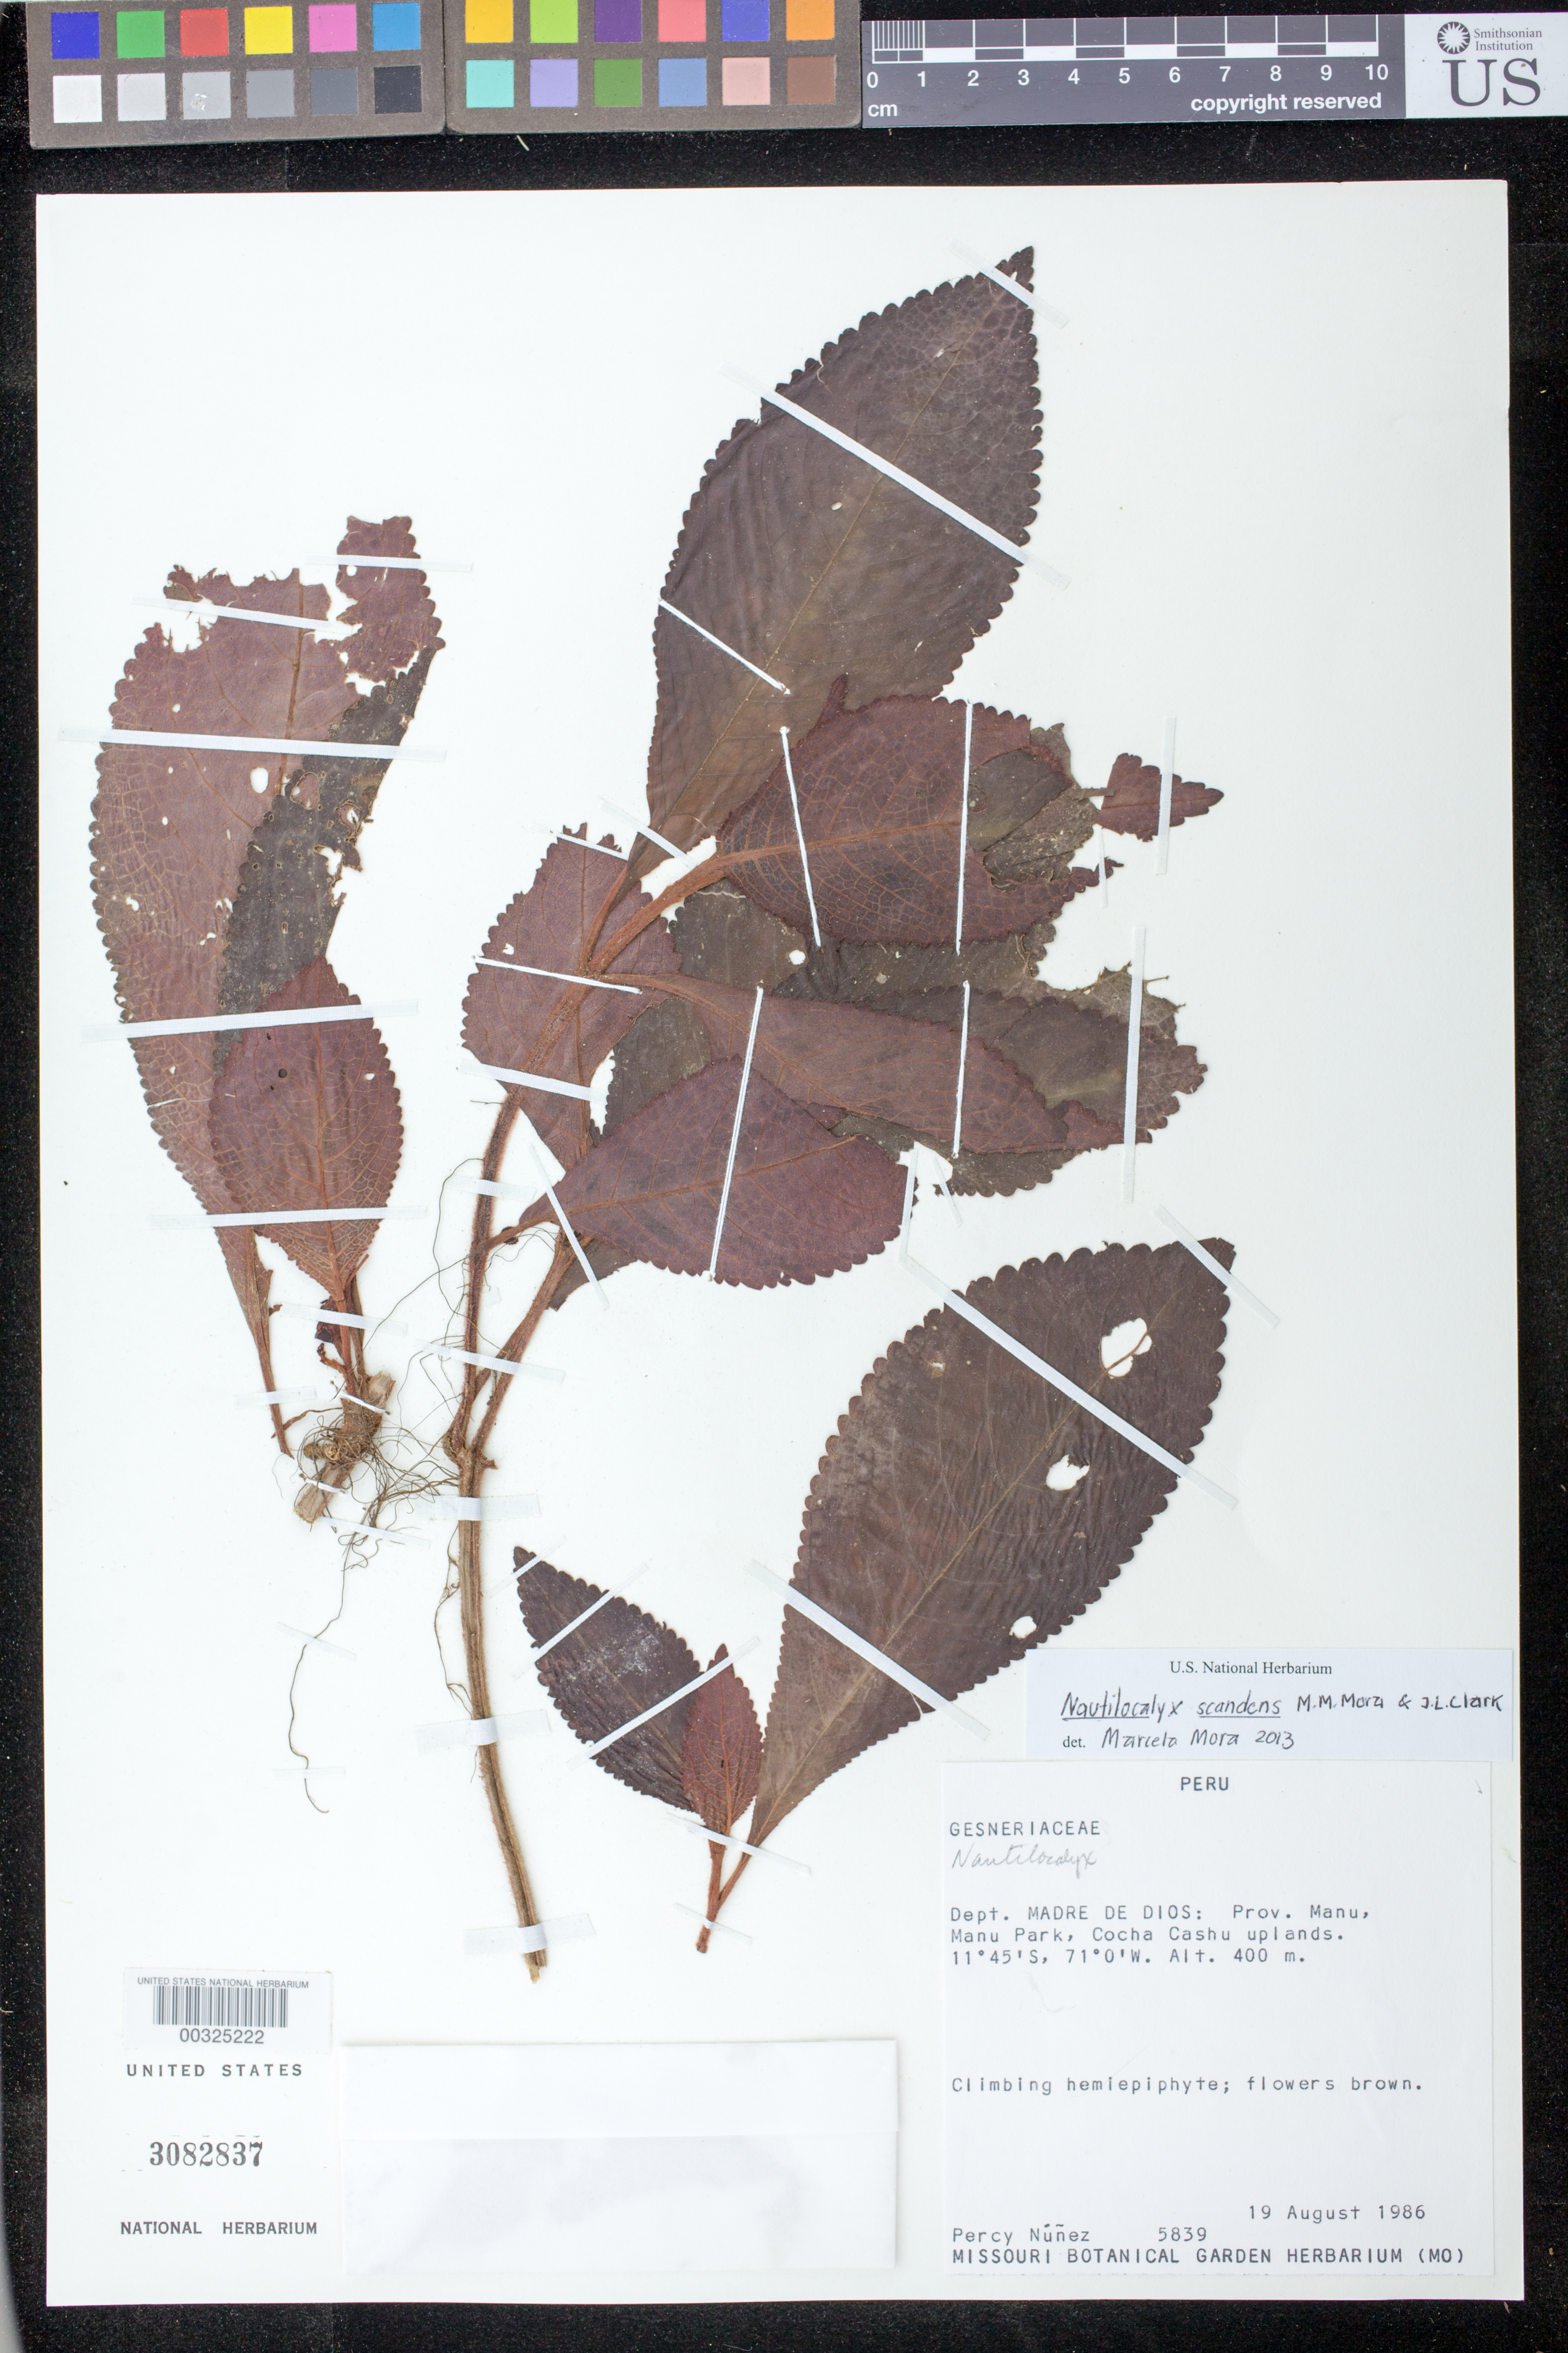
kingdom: Plantae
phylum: Tracheophyta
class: Magnoliopsida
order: Lamiales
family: Gesneriaceae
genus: Nautilocalyx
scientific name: Nautilocalyx scandens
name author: M.M. Mora & J.L. Clark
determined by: Mora, M. Marcela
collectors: P. Núñez V.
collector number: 5839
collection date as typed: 19 Aug 1986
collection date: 1986-08-19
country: Peru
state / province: Madre de Dios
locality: Prov. Manu; Manu Park, Cocha Cashu uplands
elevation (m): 400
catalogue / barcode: US 3082837